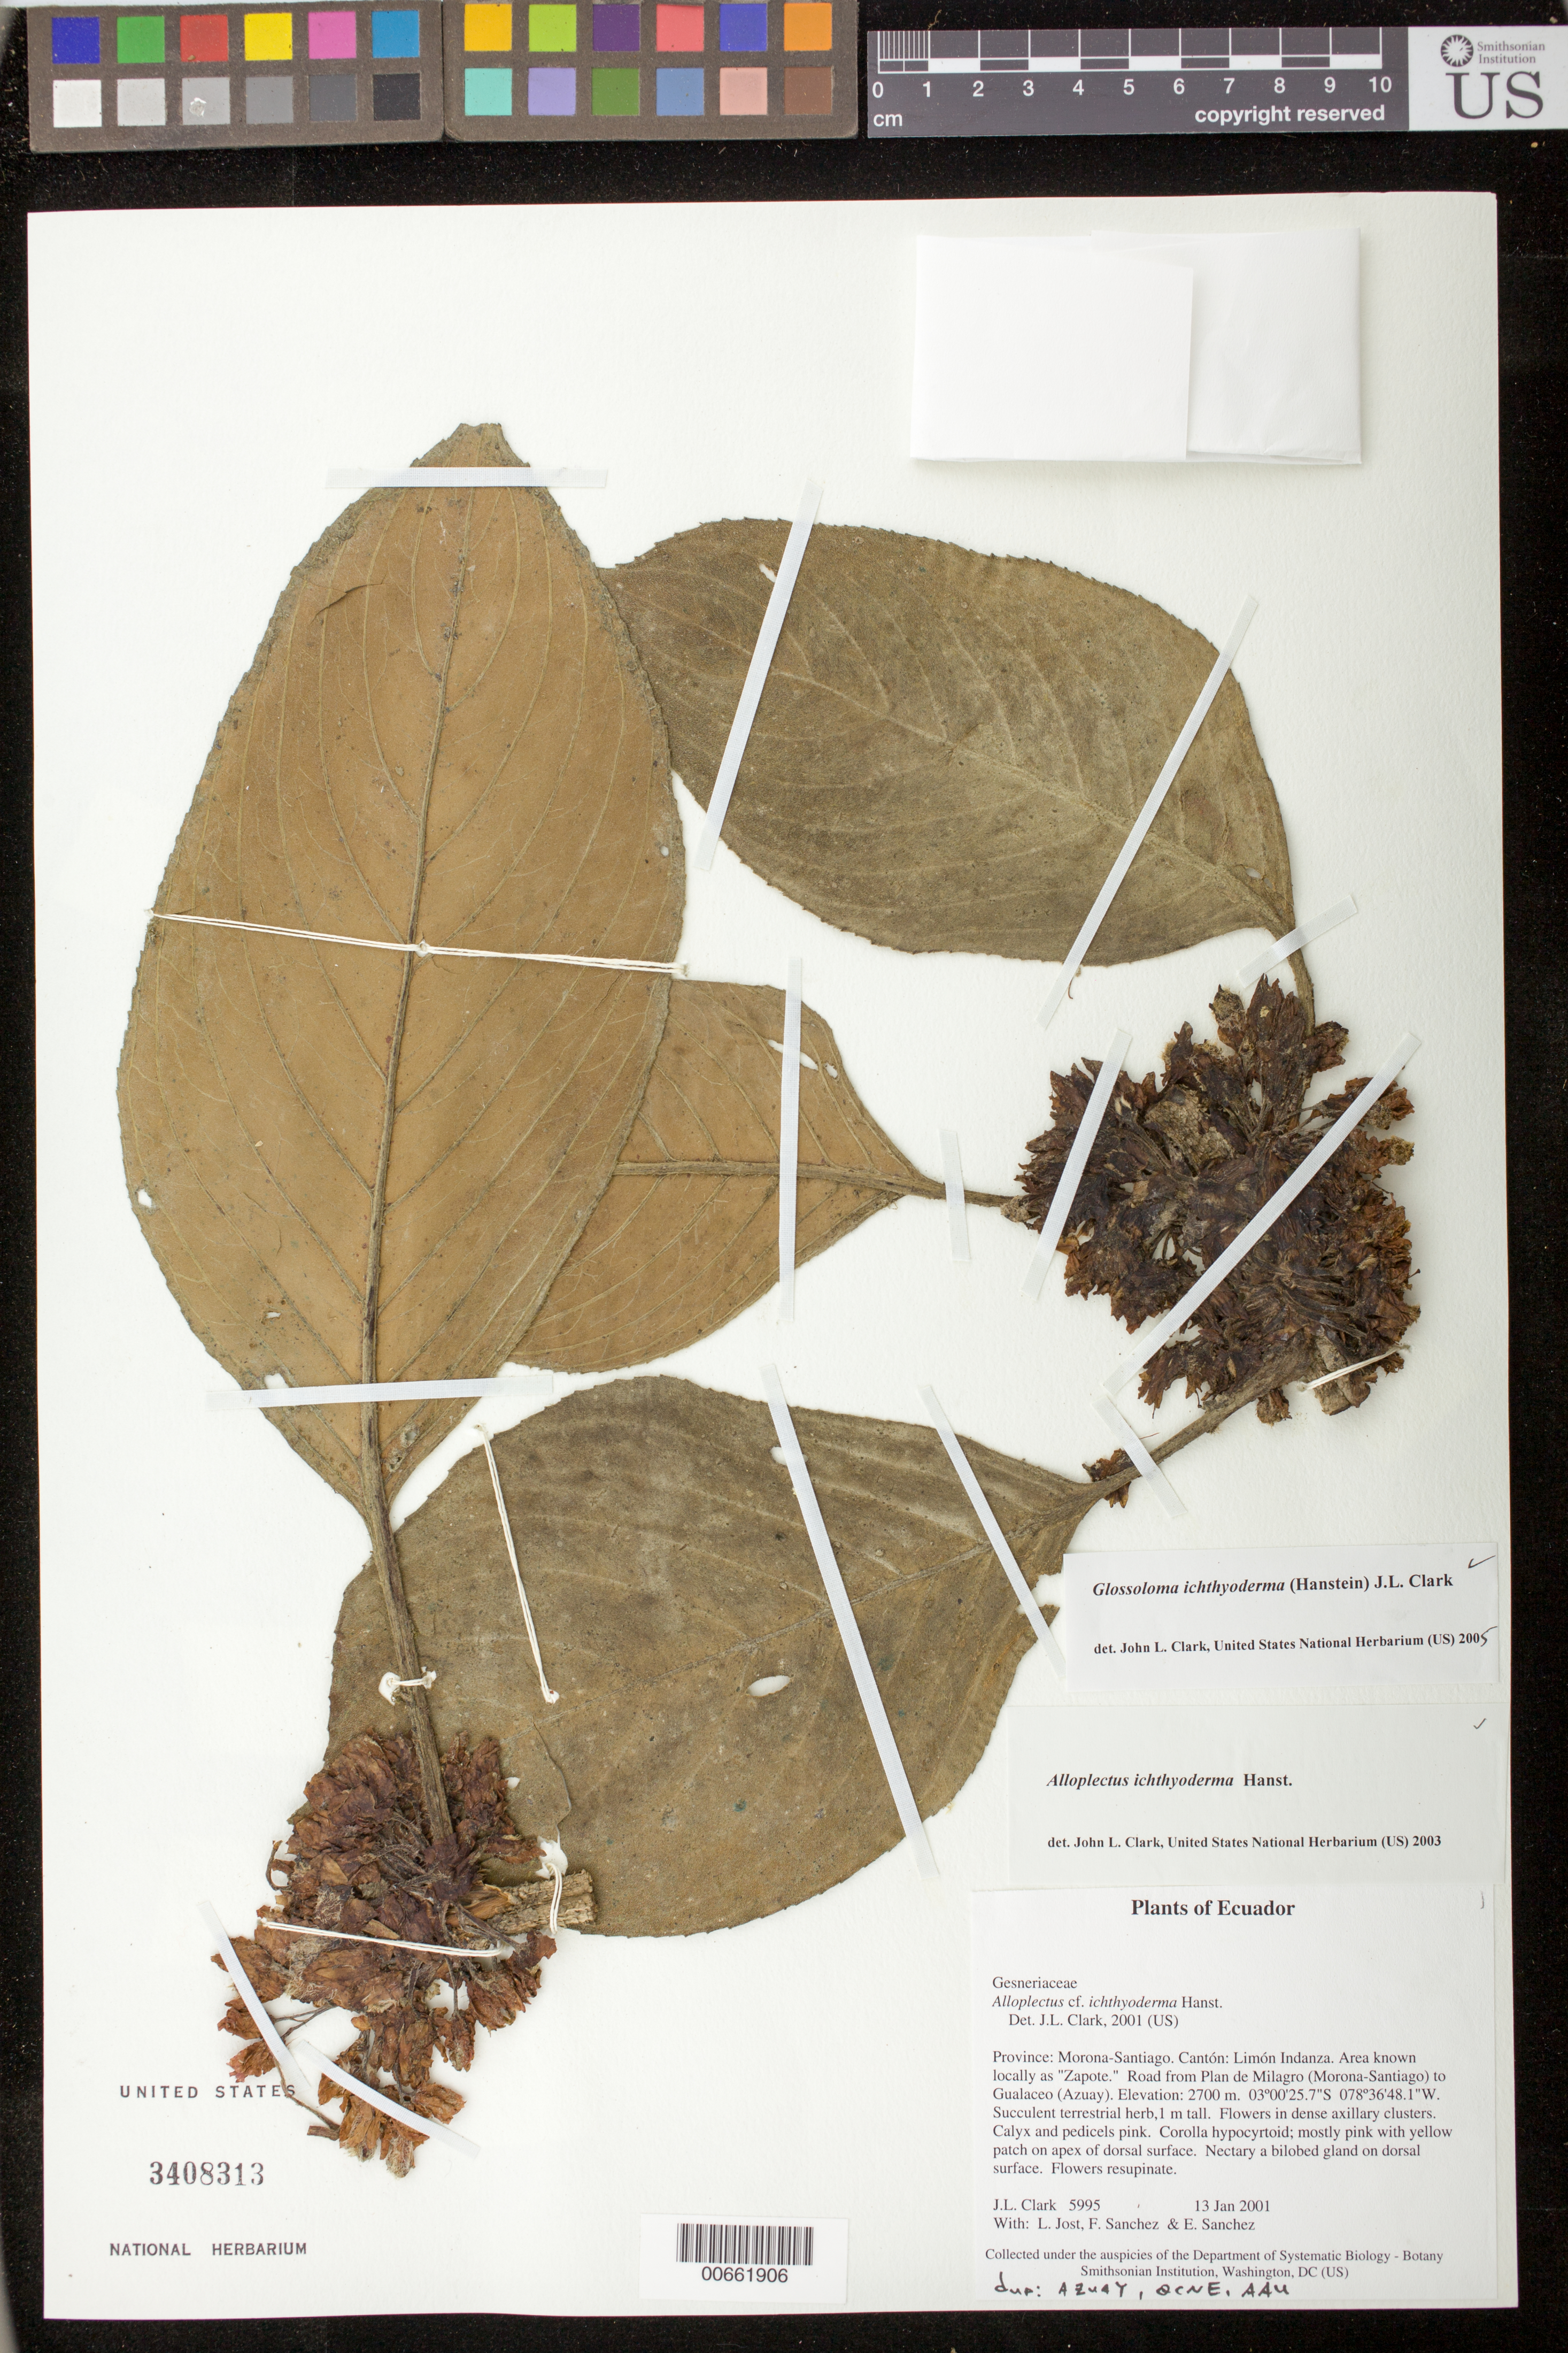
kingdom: Plantae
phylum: Tracheophyta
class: Magnoliopsida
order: Lamiales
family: Gesneriaceae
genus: Glossoloma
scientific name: Glossoloma ichthyoderma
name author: (Hanst.) J.L. Clark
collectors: J. L. Clark, L. Jost, F. Sanchez & E. Sanchez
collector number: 5995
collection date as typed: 13 Jan 2001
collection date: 2001-01-13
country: Ecuador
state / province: Morona-Santiago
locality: Cantón: Limón Indanza. Area known locally as "Zapote." Road from Plan de Milagro (Morona-Santiago) to Gualaceo (Azuay).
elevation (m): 2700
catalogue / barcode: US 3408313